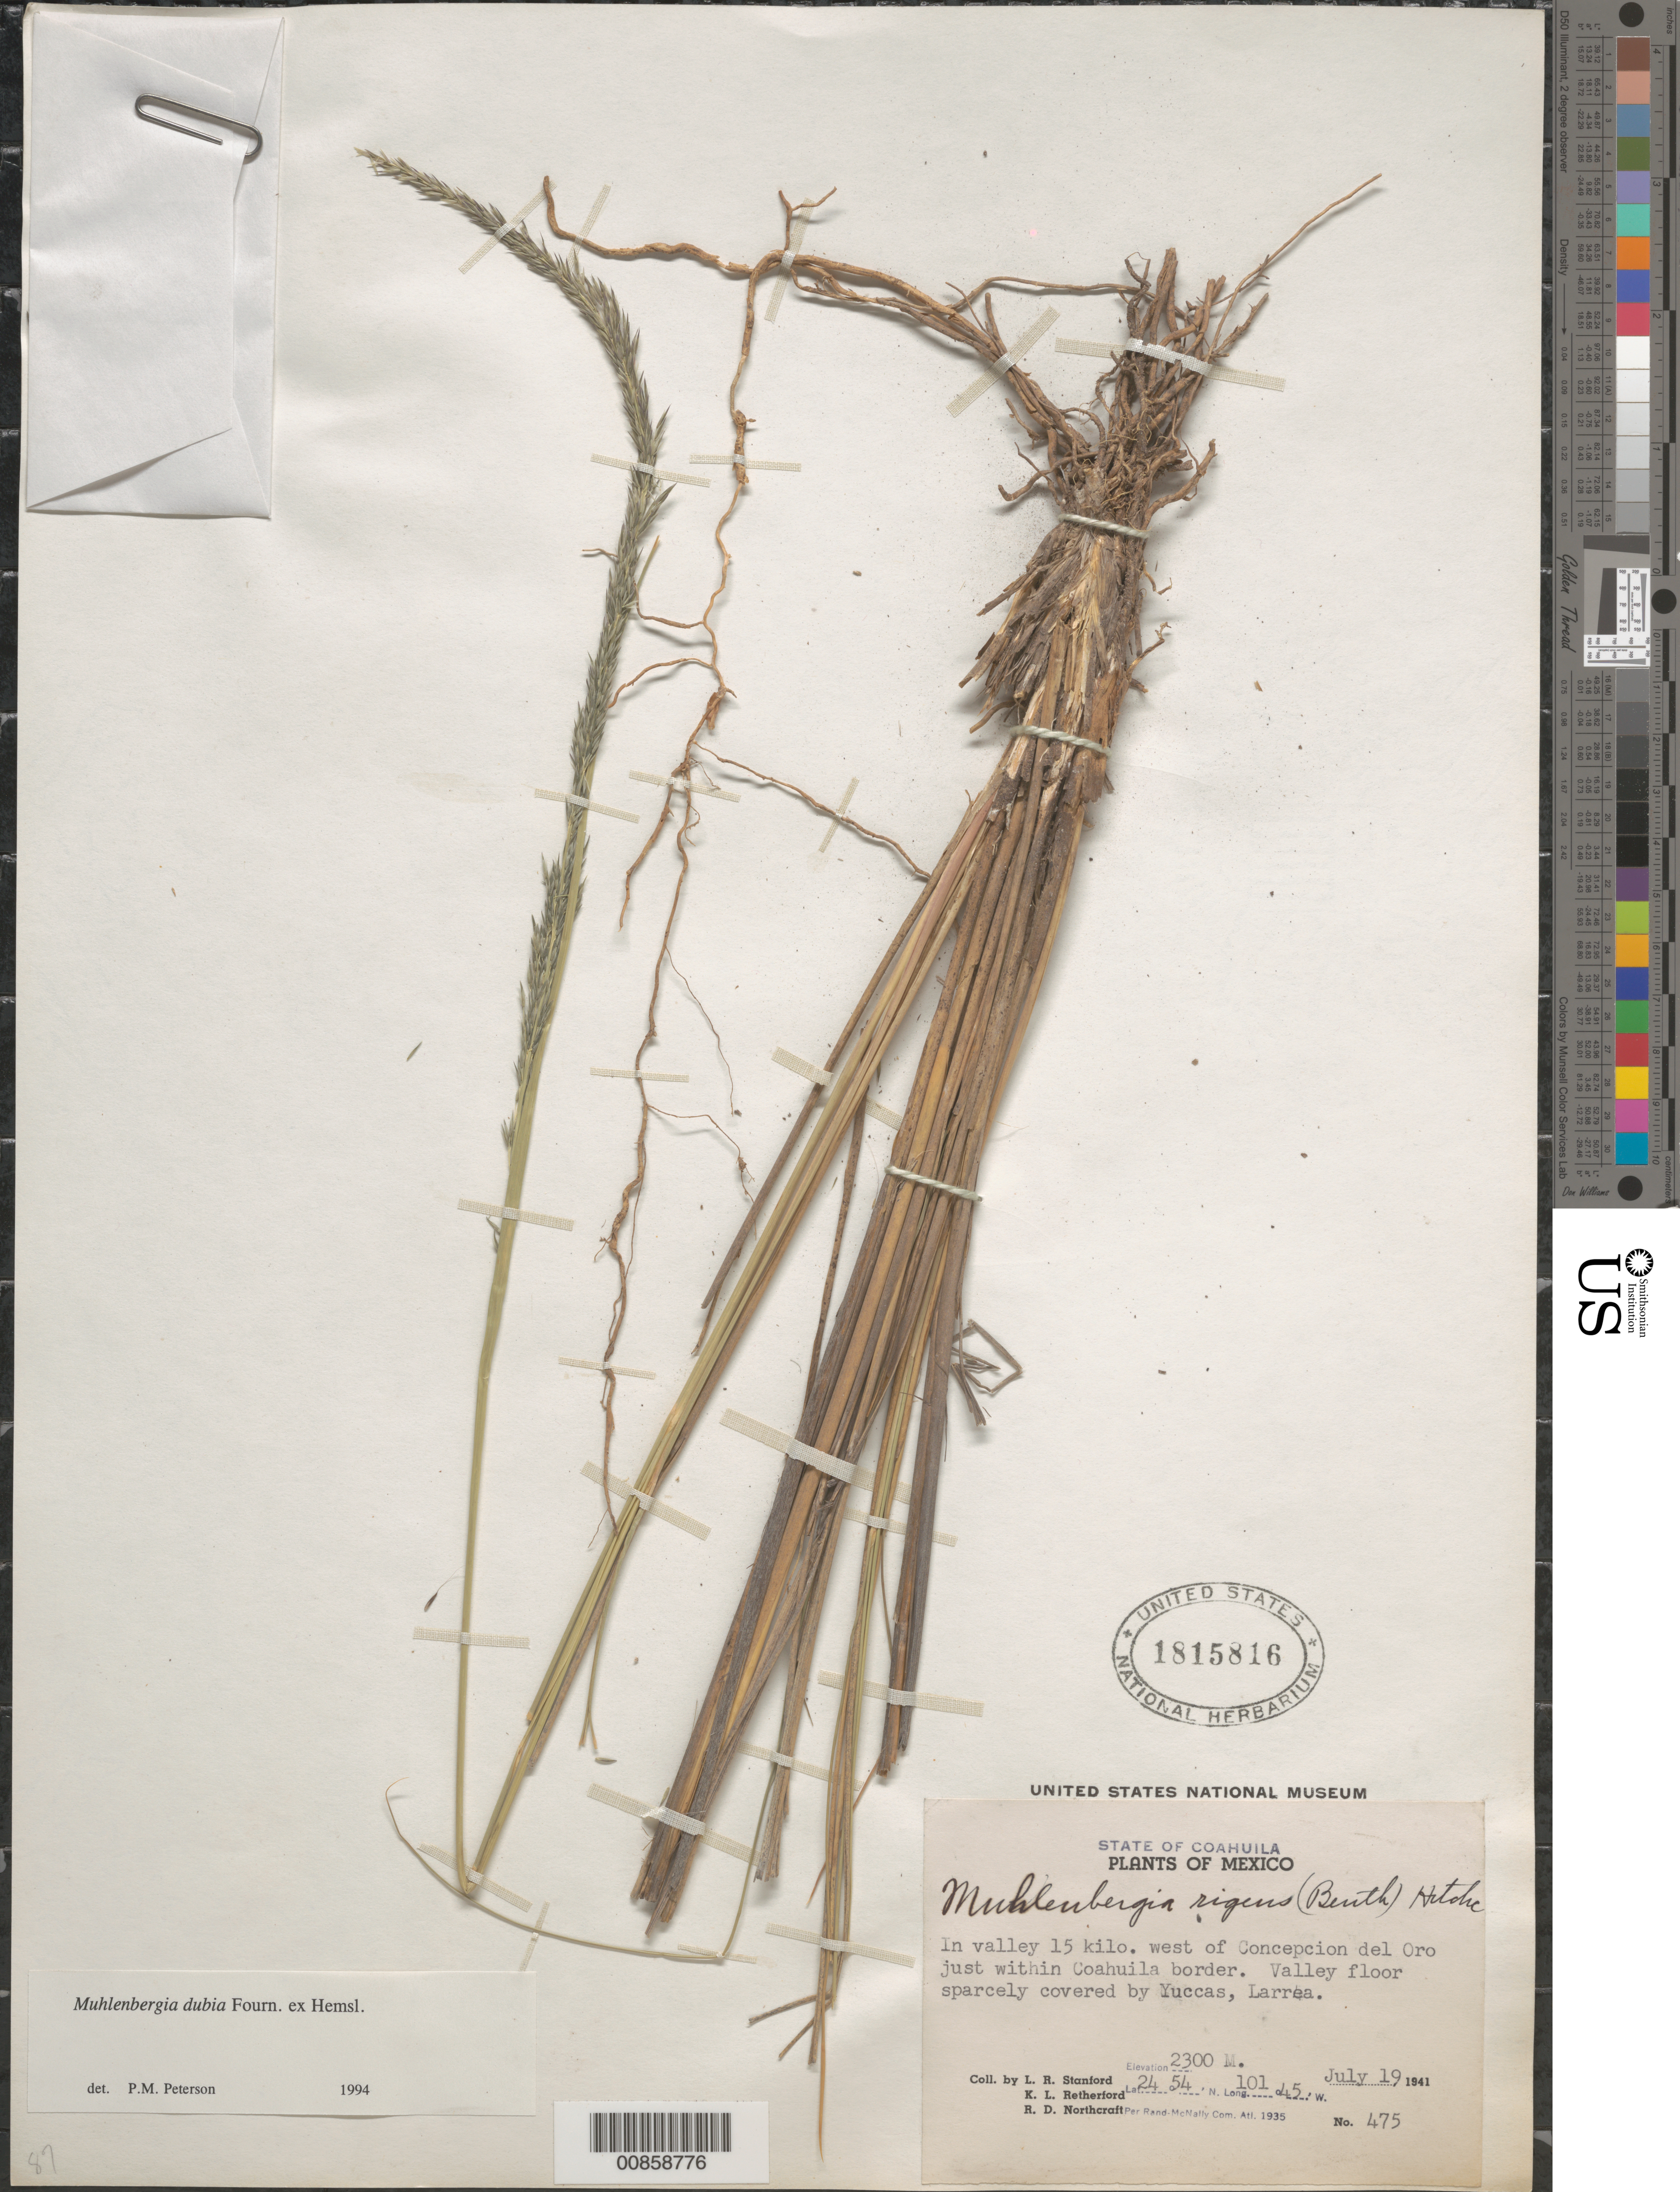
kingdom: Plantae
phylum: Tracheophyta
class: Liliopsida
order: Poales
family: Poaceae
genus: Muhlenbergia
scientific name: Muhlenbergia dubia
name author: E. Fourn.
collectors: L. R. Stanford, K. Retherford & R. Northcraft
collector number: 475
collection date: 1941-07-19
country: Mexico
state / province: Coahuila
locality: In valley 15 kilo. west of Concepcion del Oro just within Coahuila border.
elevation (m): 2300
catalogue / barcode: US 1815816